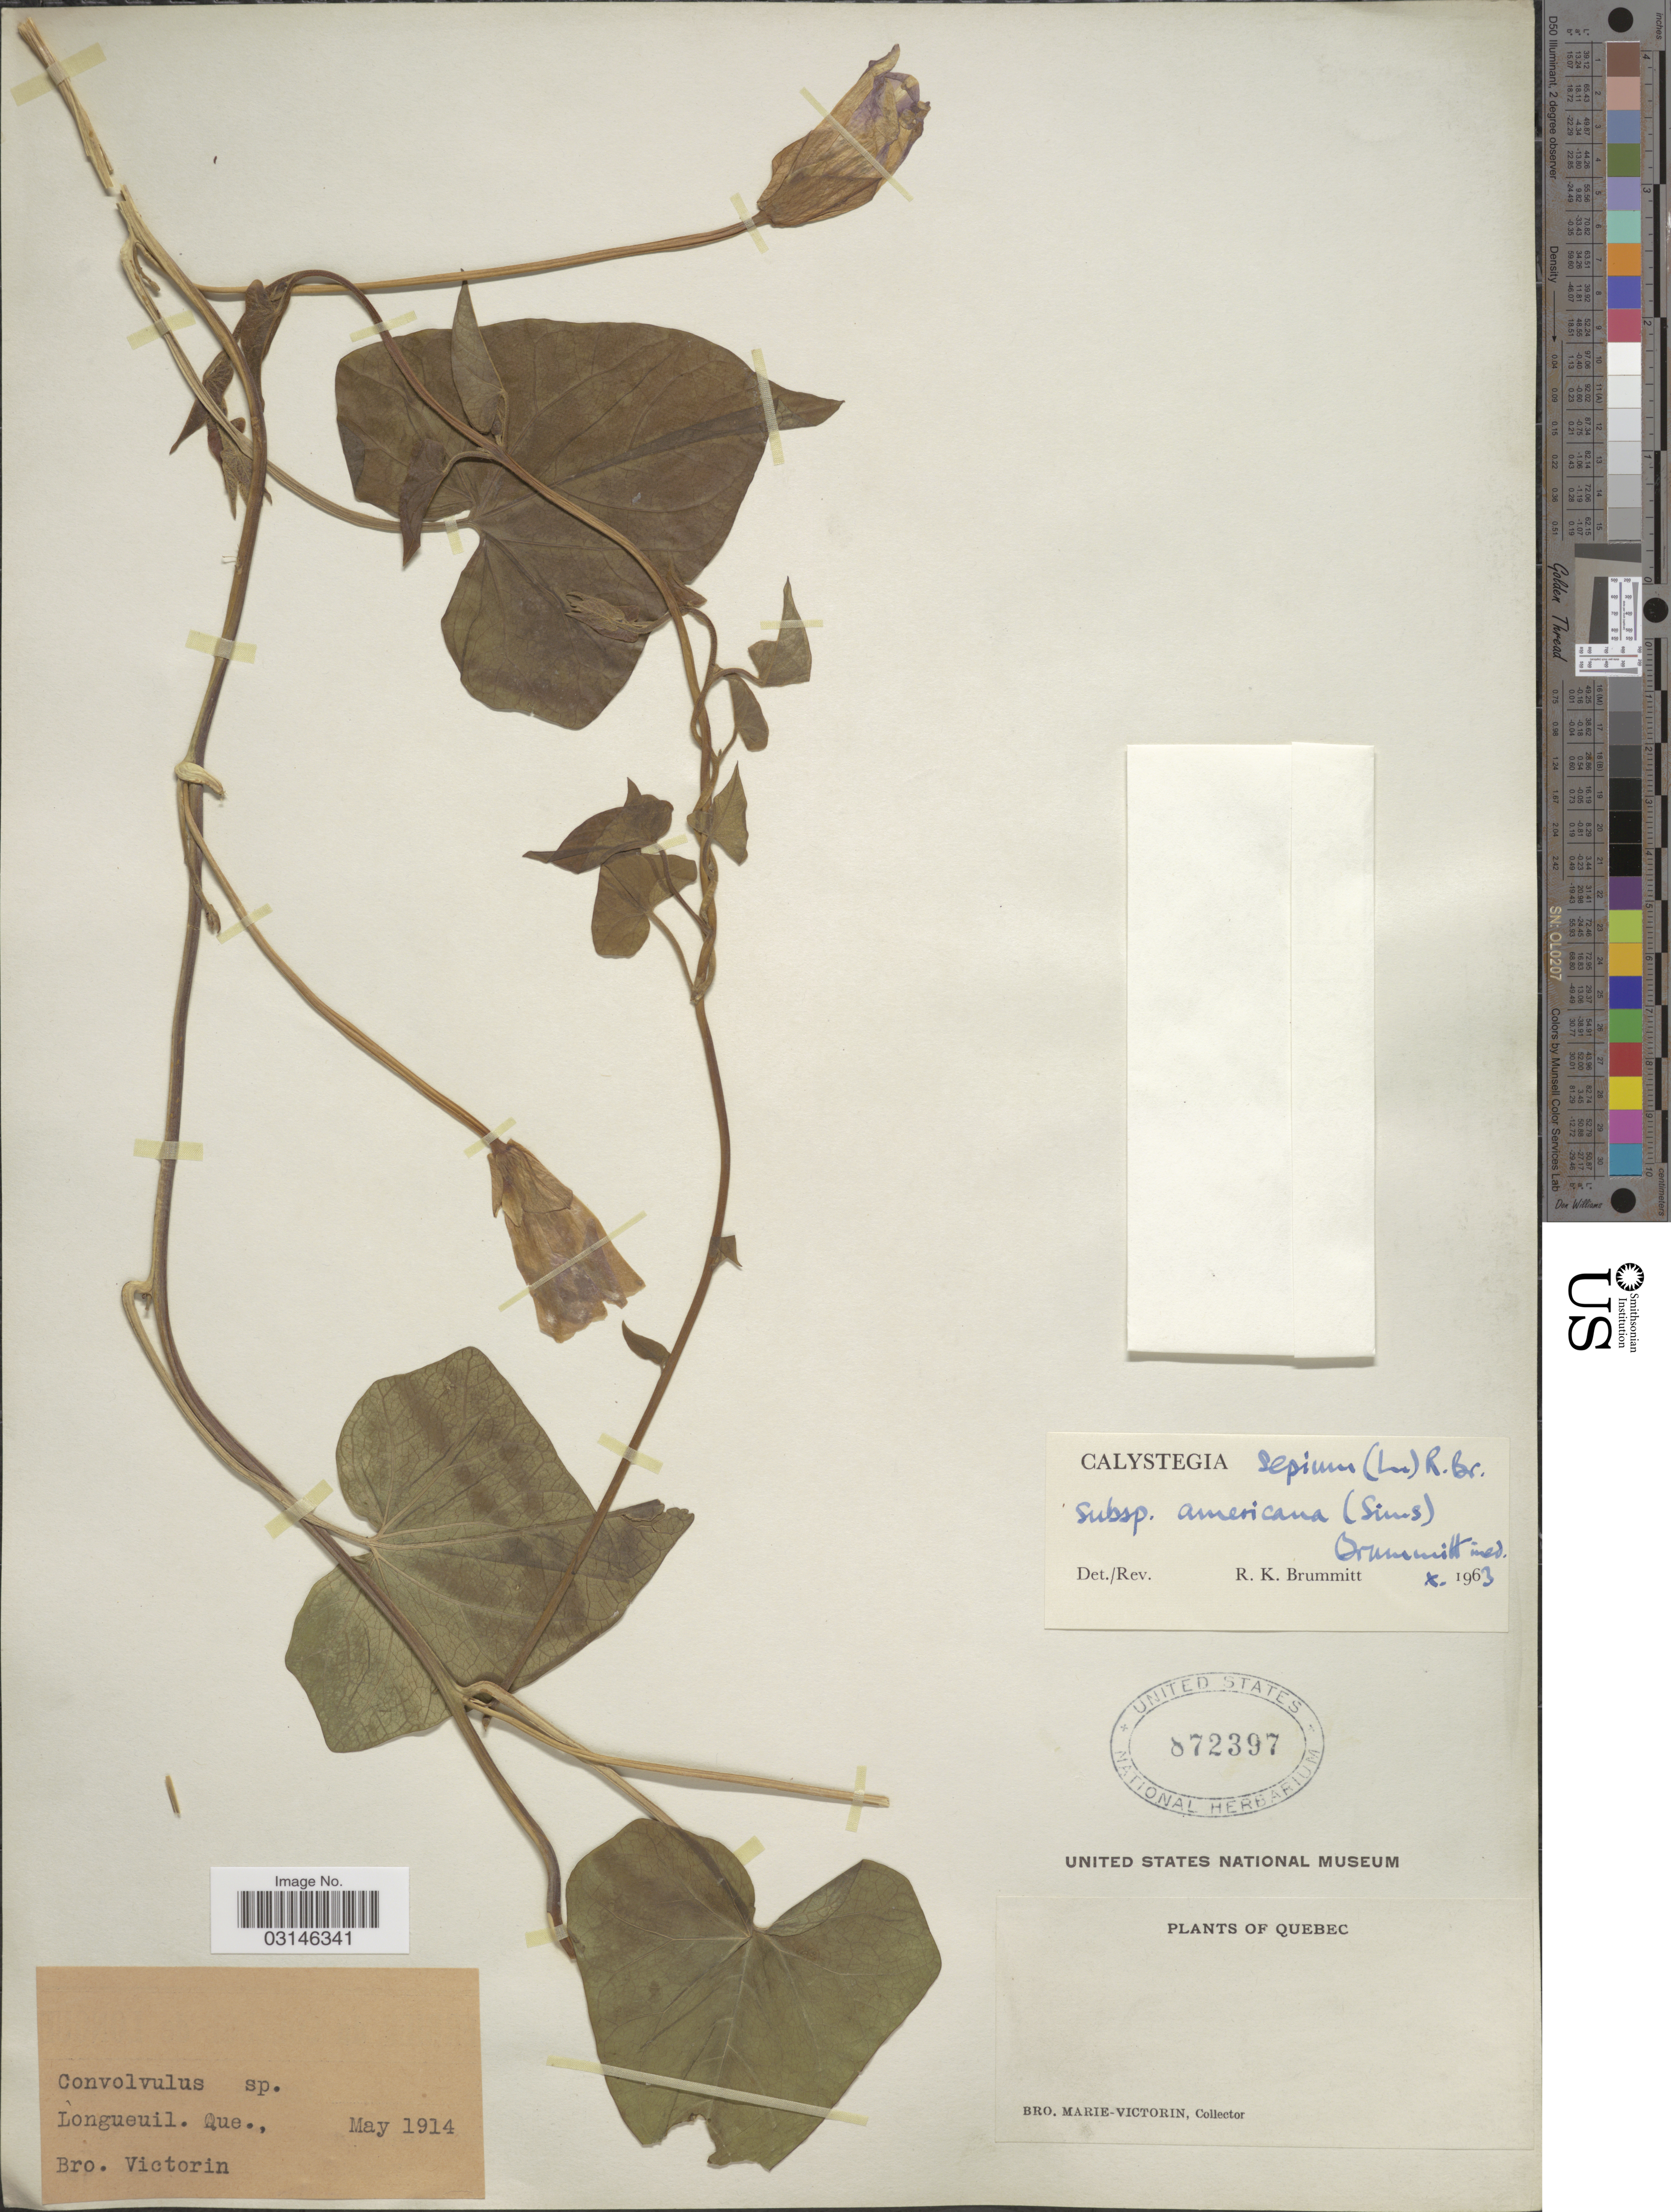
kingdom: Plantae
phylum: Tracheophyta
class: Magnoliopsida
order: Solanales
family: Convolvulaceae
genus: Calystegia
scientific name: Calystegia sepium subsp. americana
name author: (Sims) Brummitt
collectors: Fr. Marie-Victorin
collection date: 1914-05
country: Canada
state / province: Quebec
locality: Longueuil. Que.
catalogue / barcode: US 872397